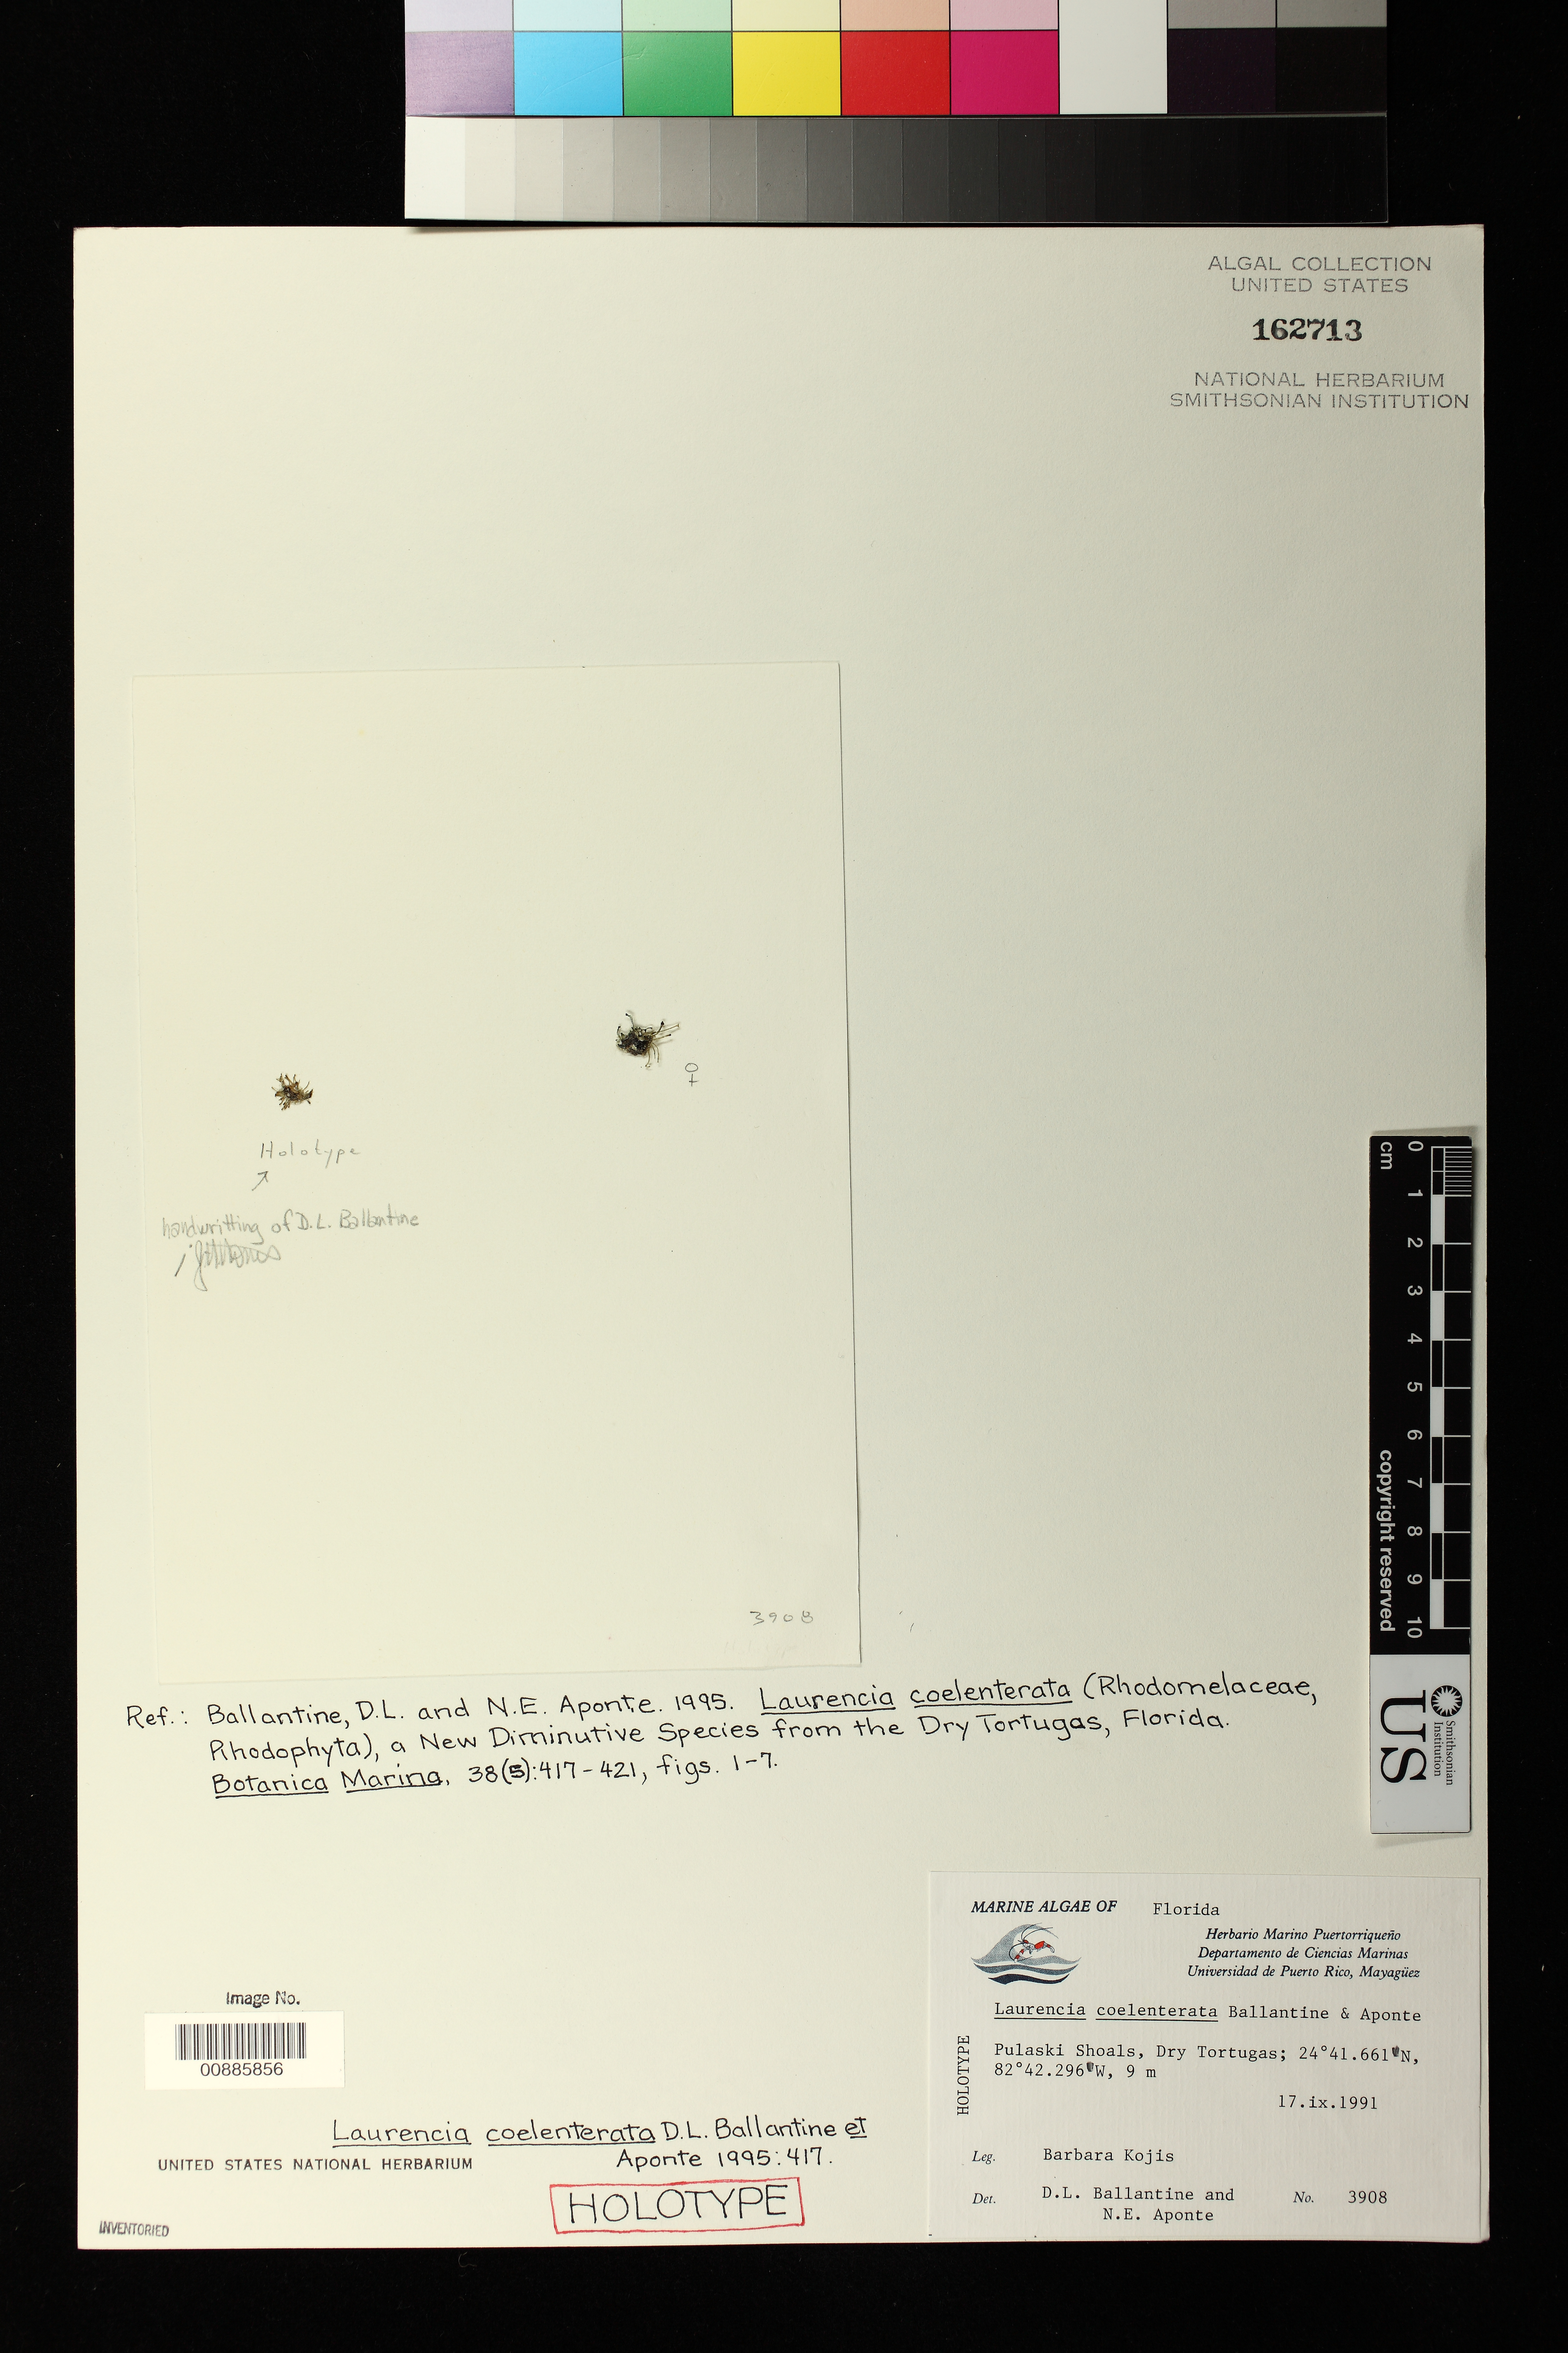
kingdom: Plantae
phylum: Rhodophyta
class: Florideophyceae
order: Ceramiales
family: Rhodomelaceae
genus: Laurencia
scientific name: Laurencia coelenterata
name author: D.L. Ballant. & N.E.Aponte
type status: Holotype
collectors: B. Kojis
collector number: DLB 3908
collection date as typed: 17 Sep 1991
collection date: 1991-09-17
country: United States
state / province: Florida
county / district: Monroe County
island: Dry Tortugas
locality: Pulaski Shoals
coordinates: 24 41.661" N, 82 42.296" W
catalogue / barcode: US 162713